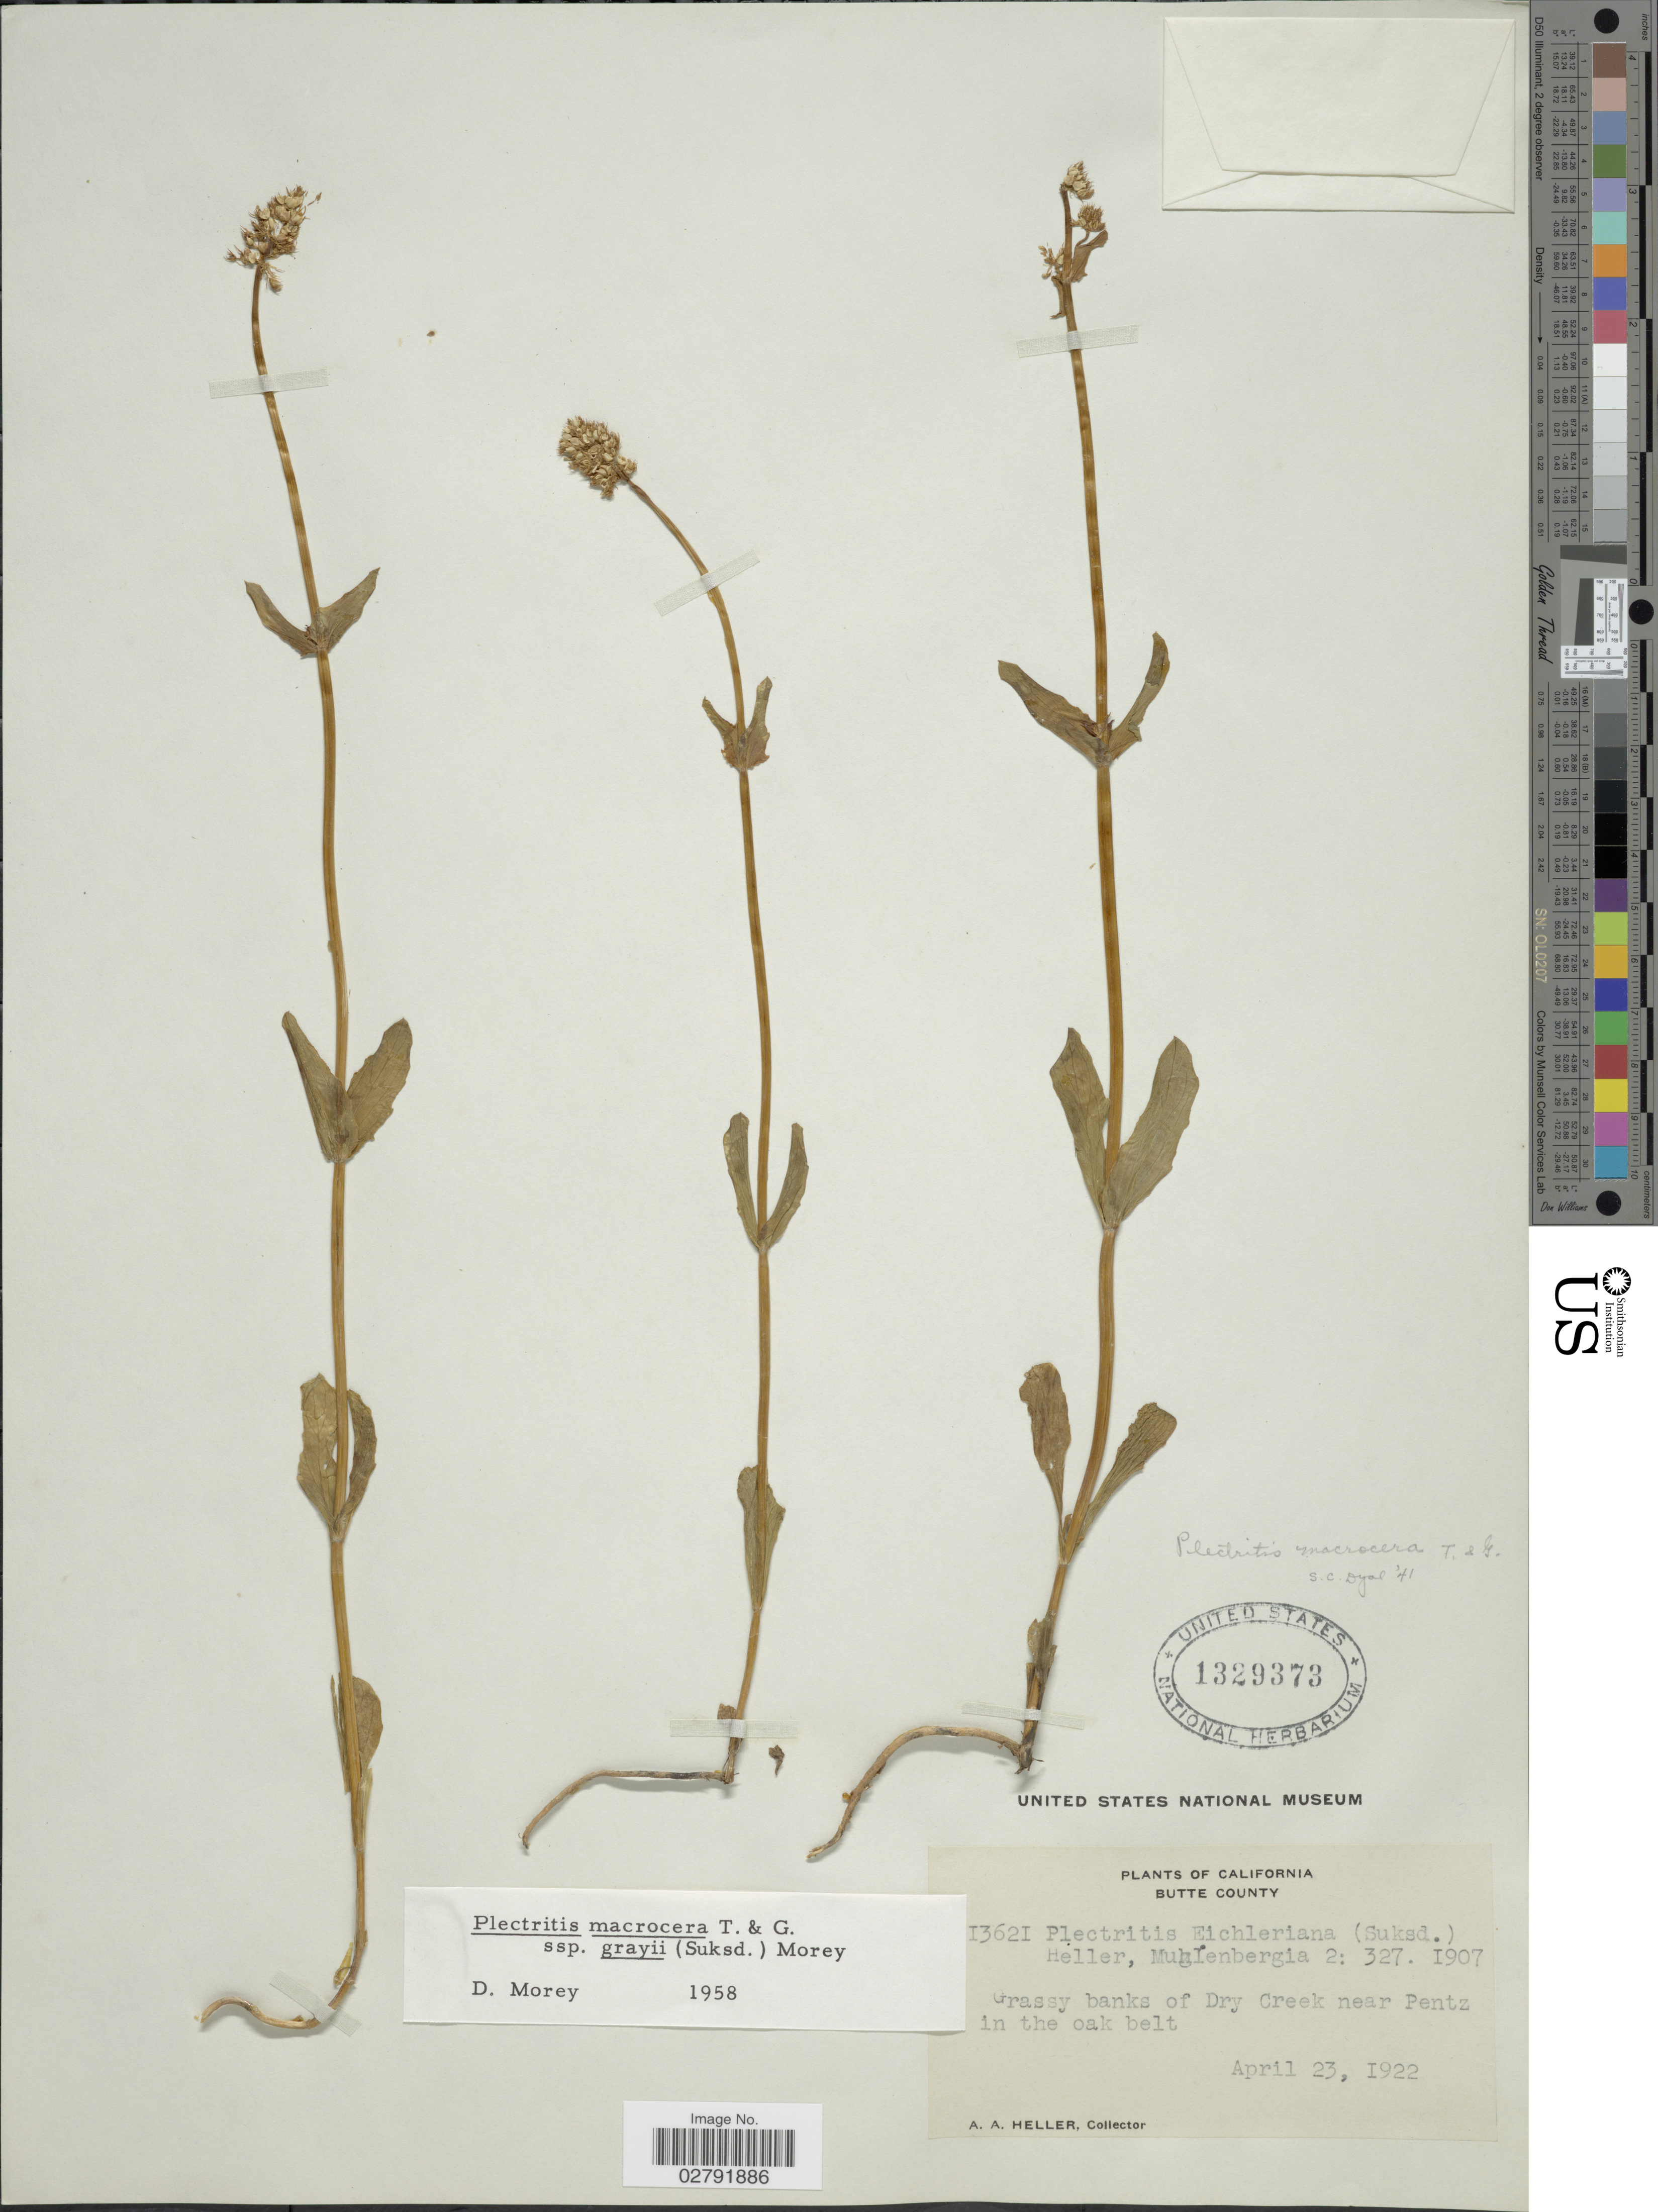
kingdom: Plantae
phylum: Tracheophyta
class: Magnoliopsida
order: Dipsacales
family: Caprifoliaceae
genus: Plectritis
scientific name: Plectritis macrocera subsp. grayi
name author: (Suksd.) Morey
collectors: A. A. Heller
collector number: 13621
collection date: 1922-04-23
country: United States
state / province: California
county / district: Butte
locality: Butte County. Grassy banks of Dry Creek near Pentz in the oak belt.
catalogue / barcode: US 1329373